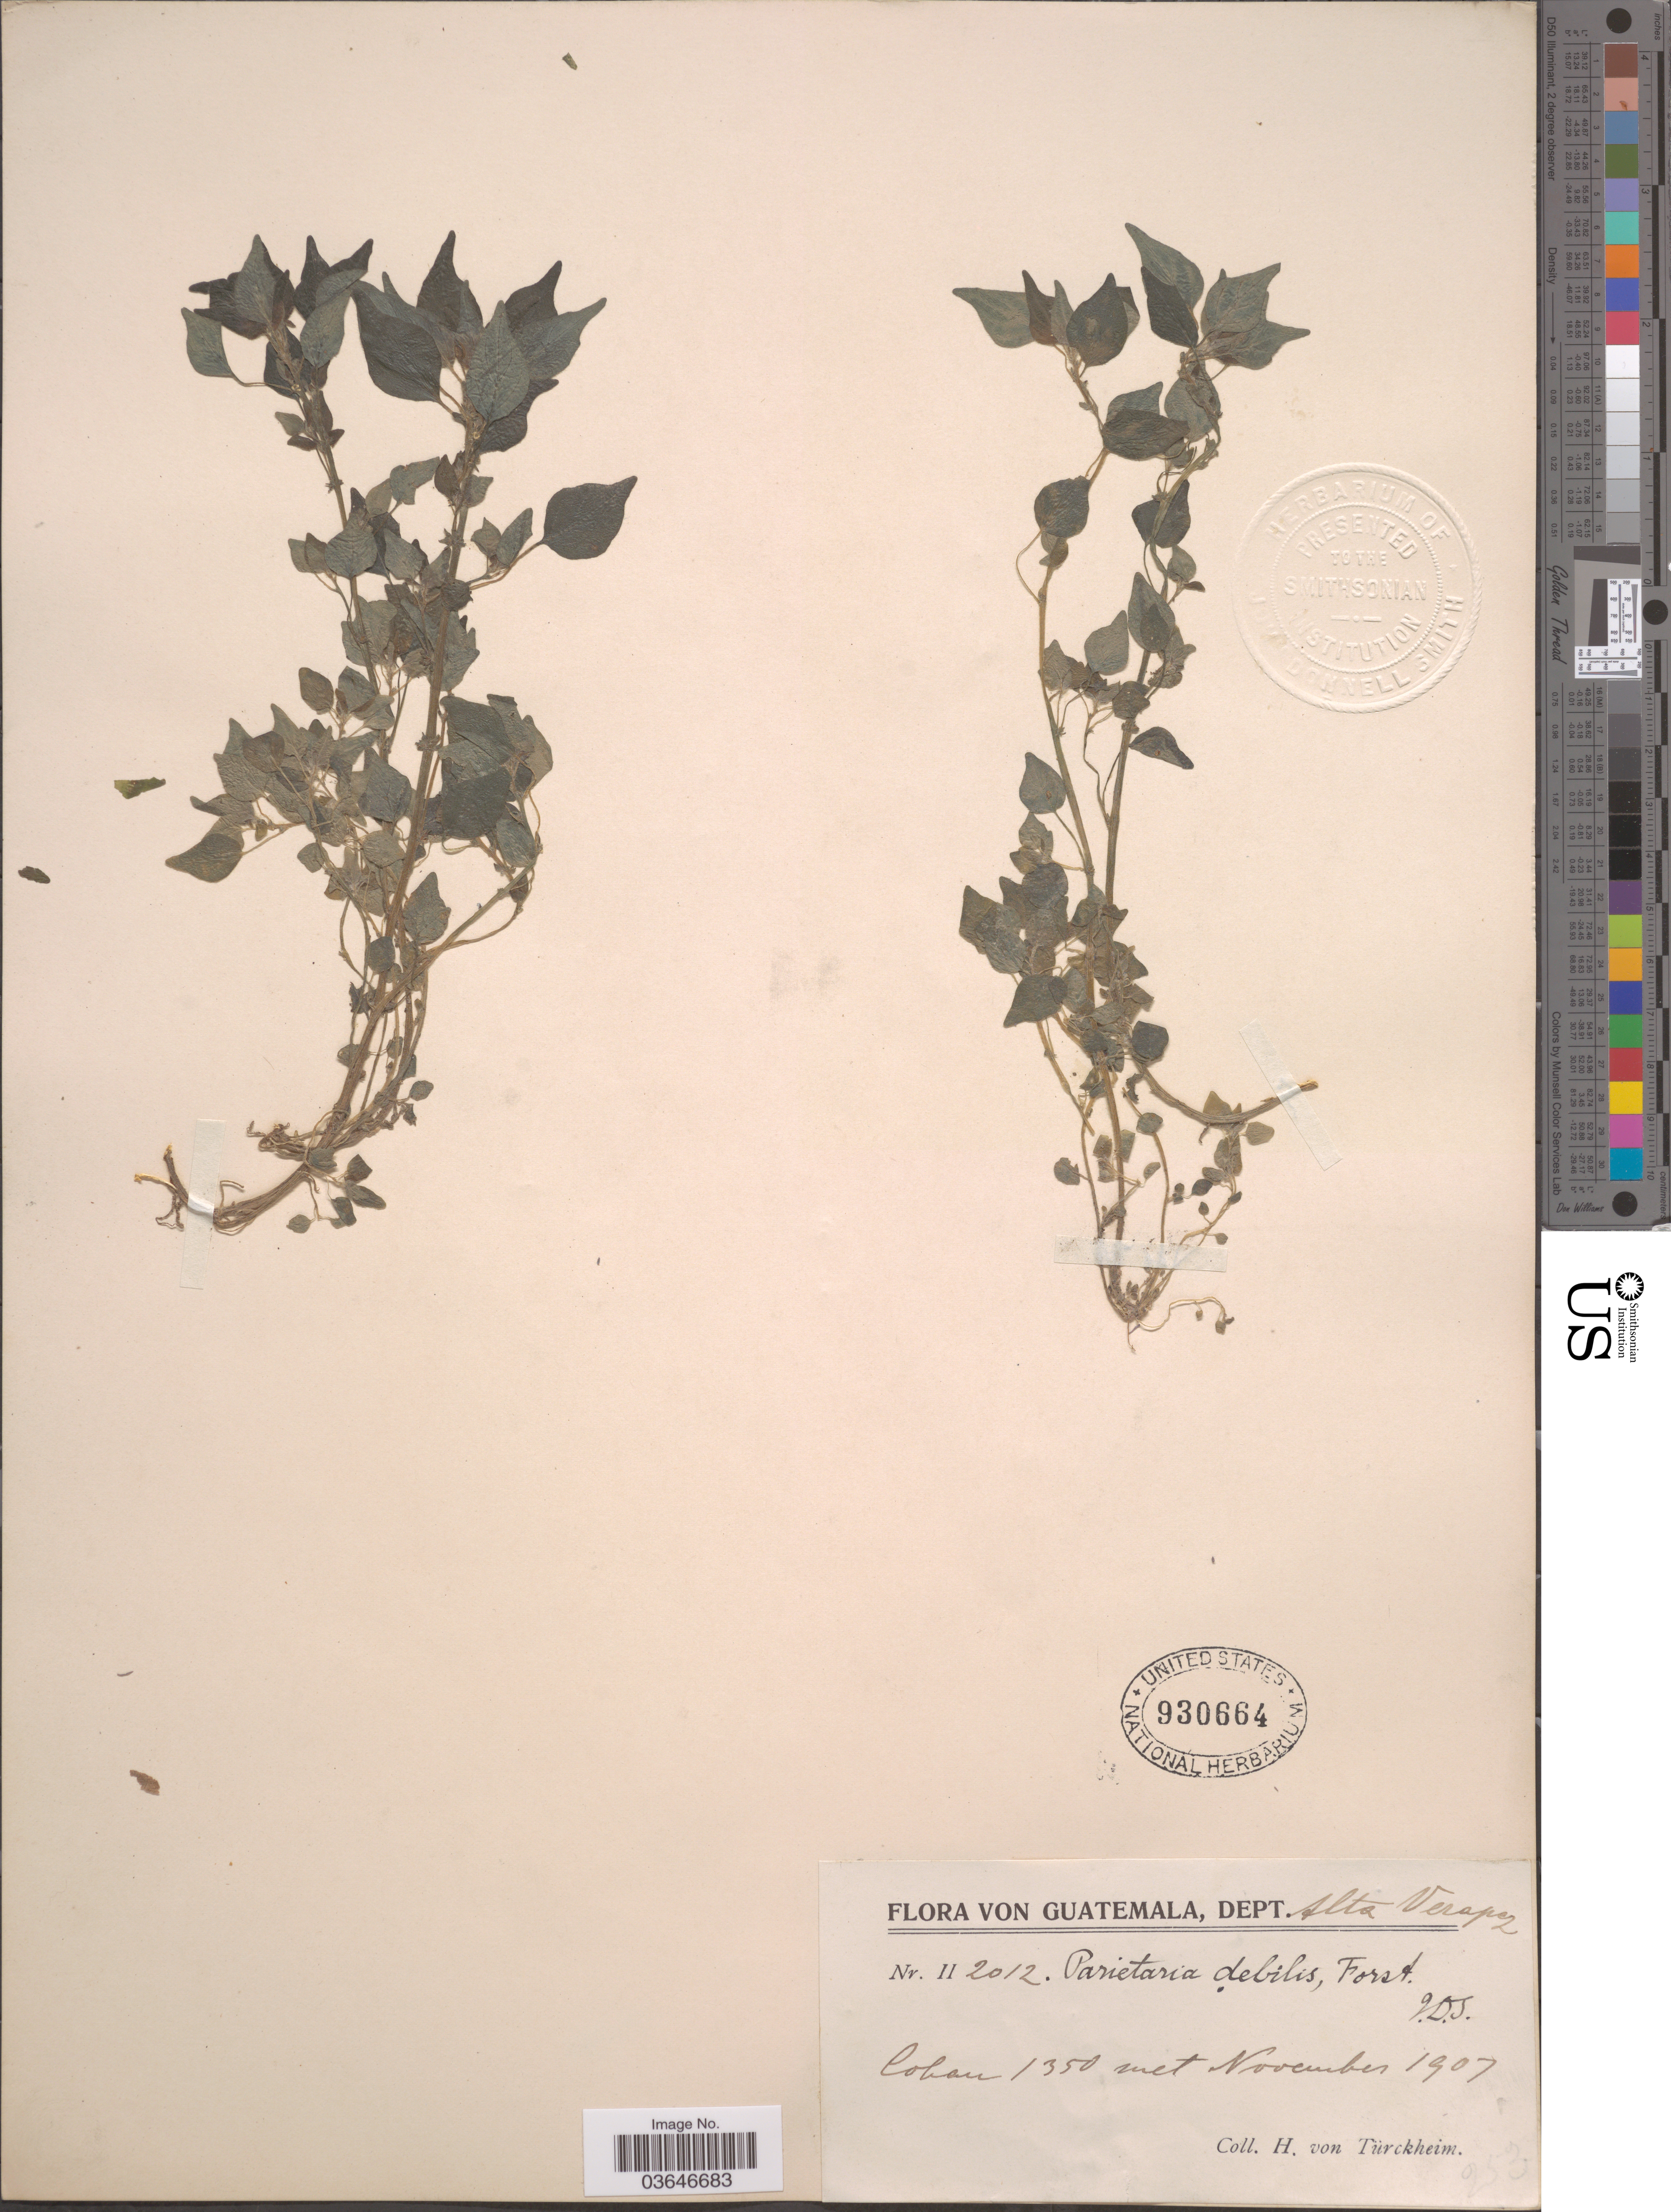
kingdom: Plantae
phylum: Tracheophyta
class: Magnoliopsida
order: Rosales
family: Urticaceae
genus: Parietaria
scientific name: Parietaria debilis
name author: G. Forst.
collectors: H. von Türckheim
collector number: II2012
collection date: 1907-11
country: Guatemala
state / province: Alta Verapaz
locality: Dept. Alta Verapaz. Coban.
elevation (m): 1350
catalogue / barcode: US 930664